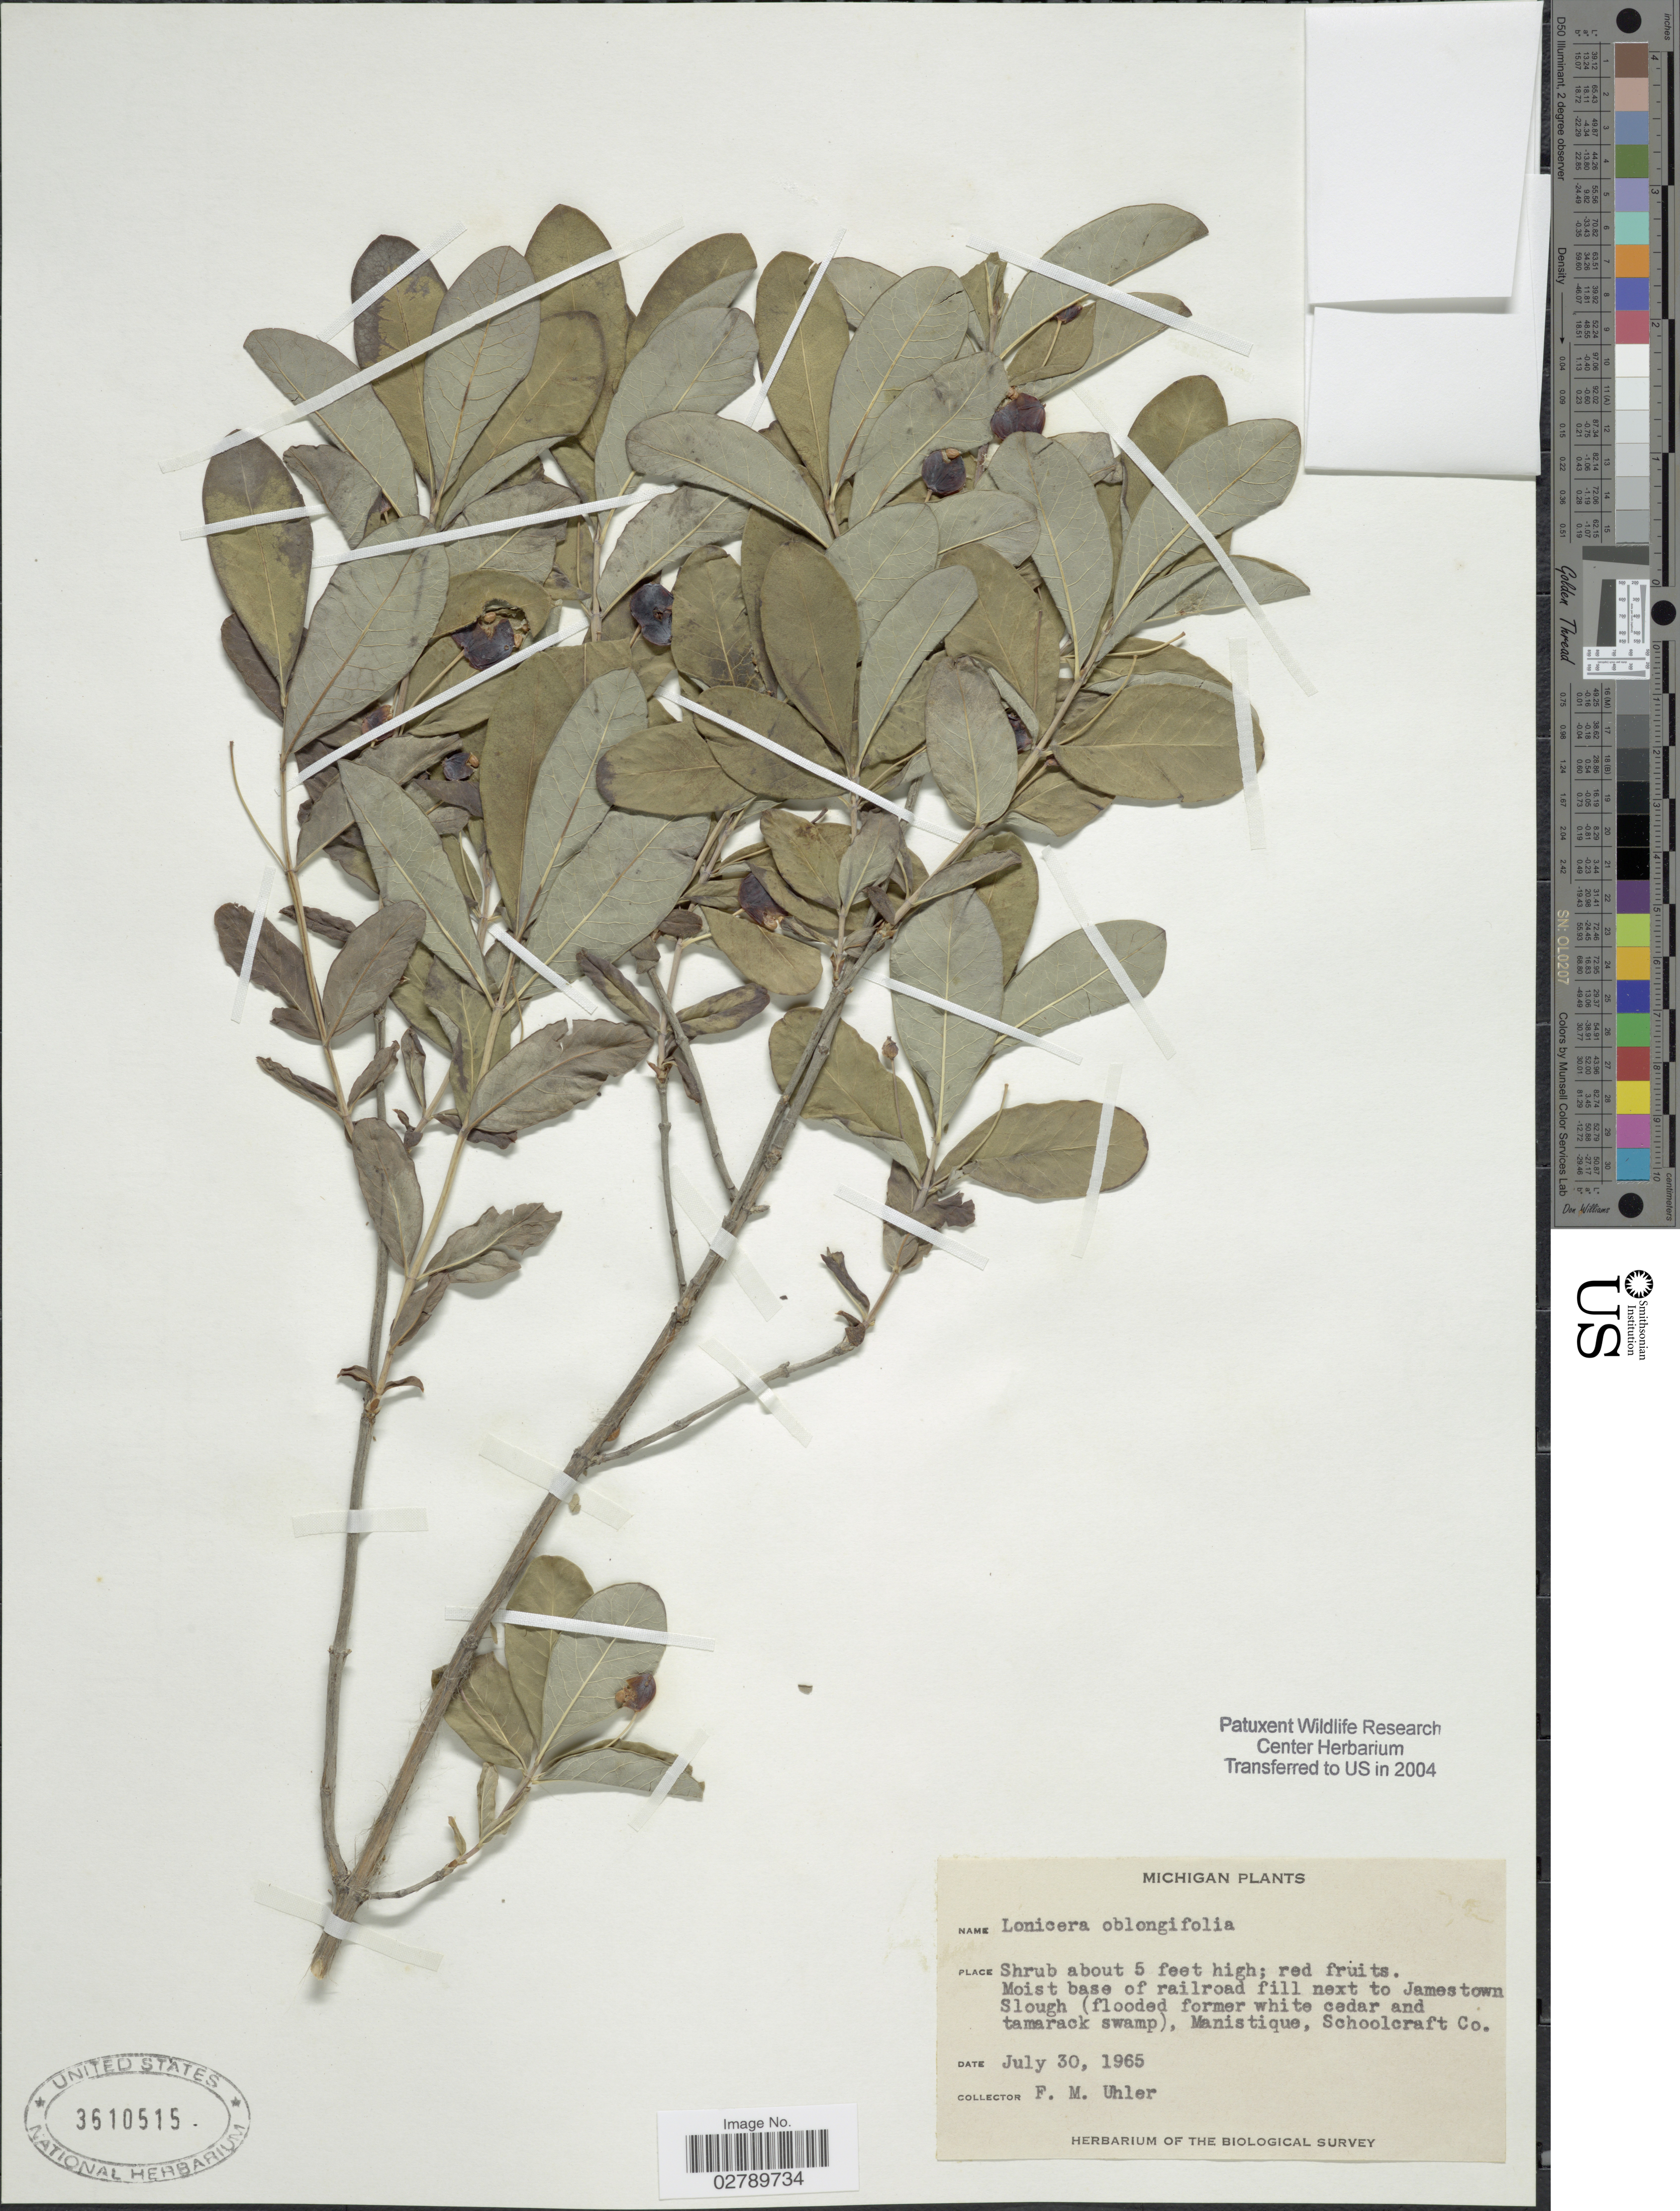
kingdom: Plantae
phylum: Tracheophyta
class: Magnoliopsida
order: Dipsacales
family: Caprifoliaceae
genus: Lonicera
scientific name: Lonicera oblongifolia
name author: Hook.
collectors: F. M. Uhler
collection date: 1965-07-30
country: United States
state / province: Michigan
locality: Moist base of railroad fill next to Jamestown Slough (flooded former white cedar and tamarack swamp), Manistique, Schoolcraft Co.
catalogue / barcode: US 3610515